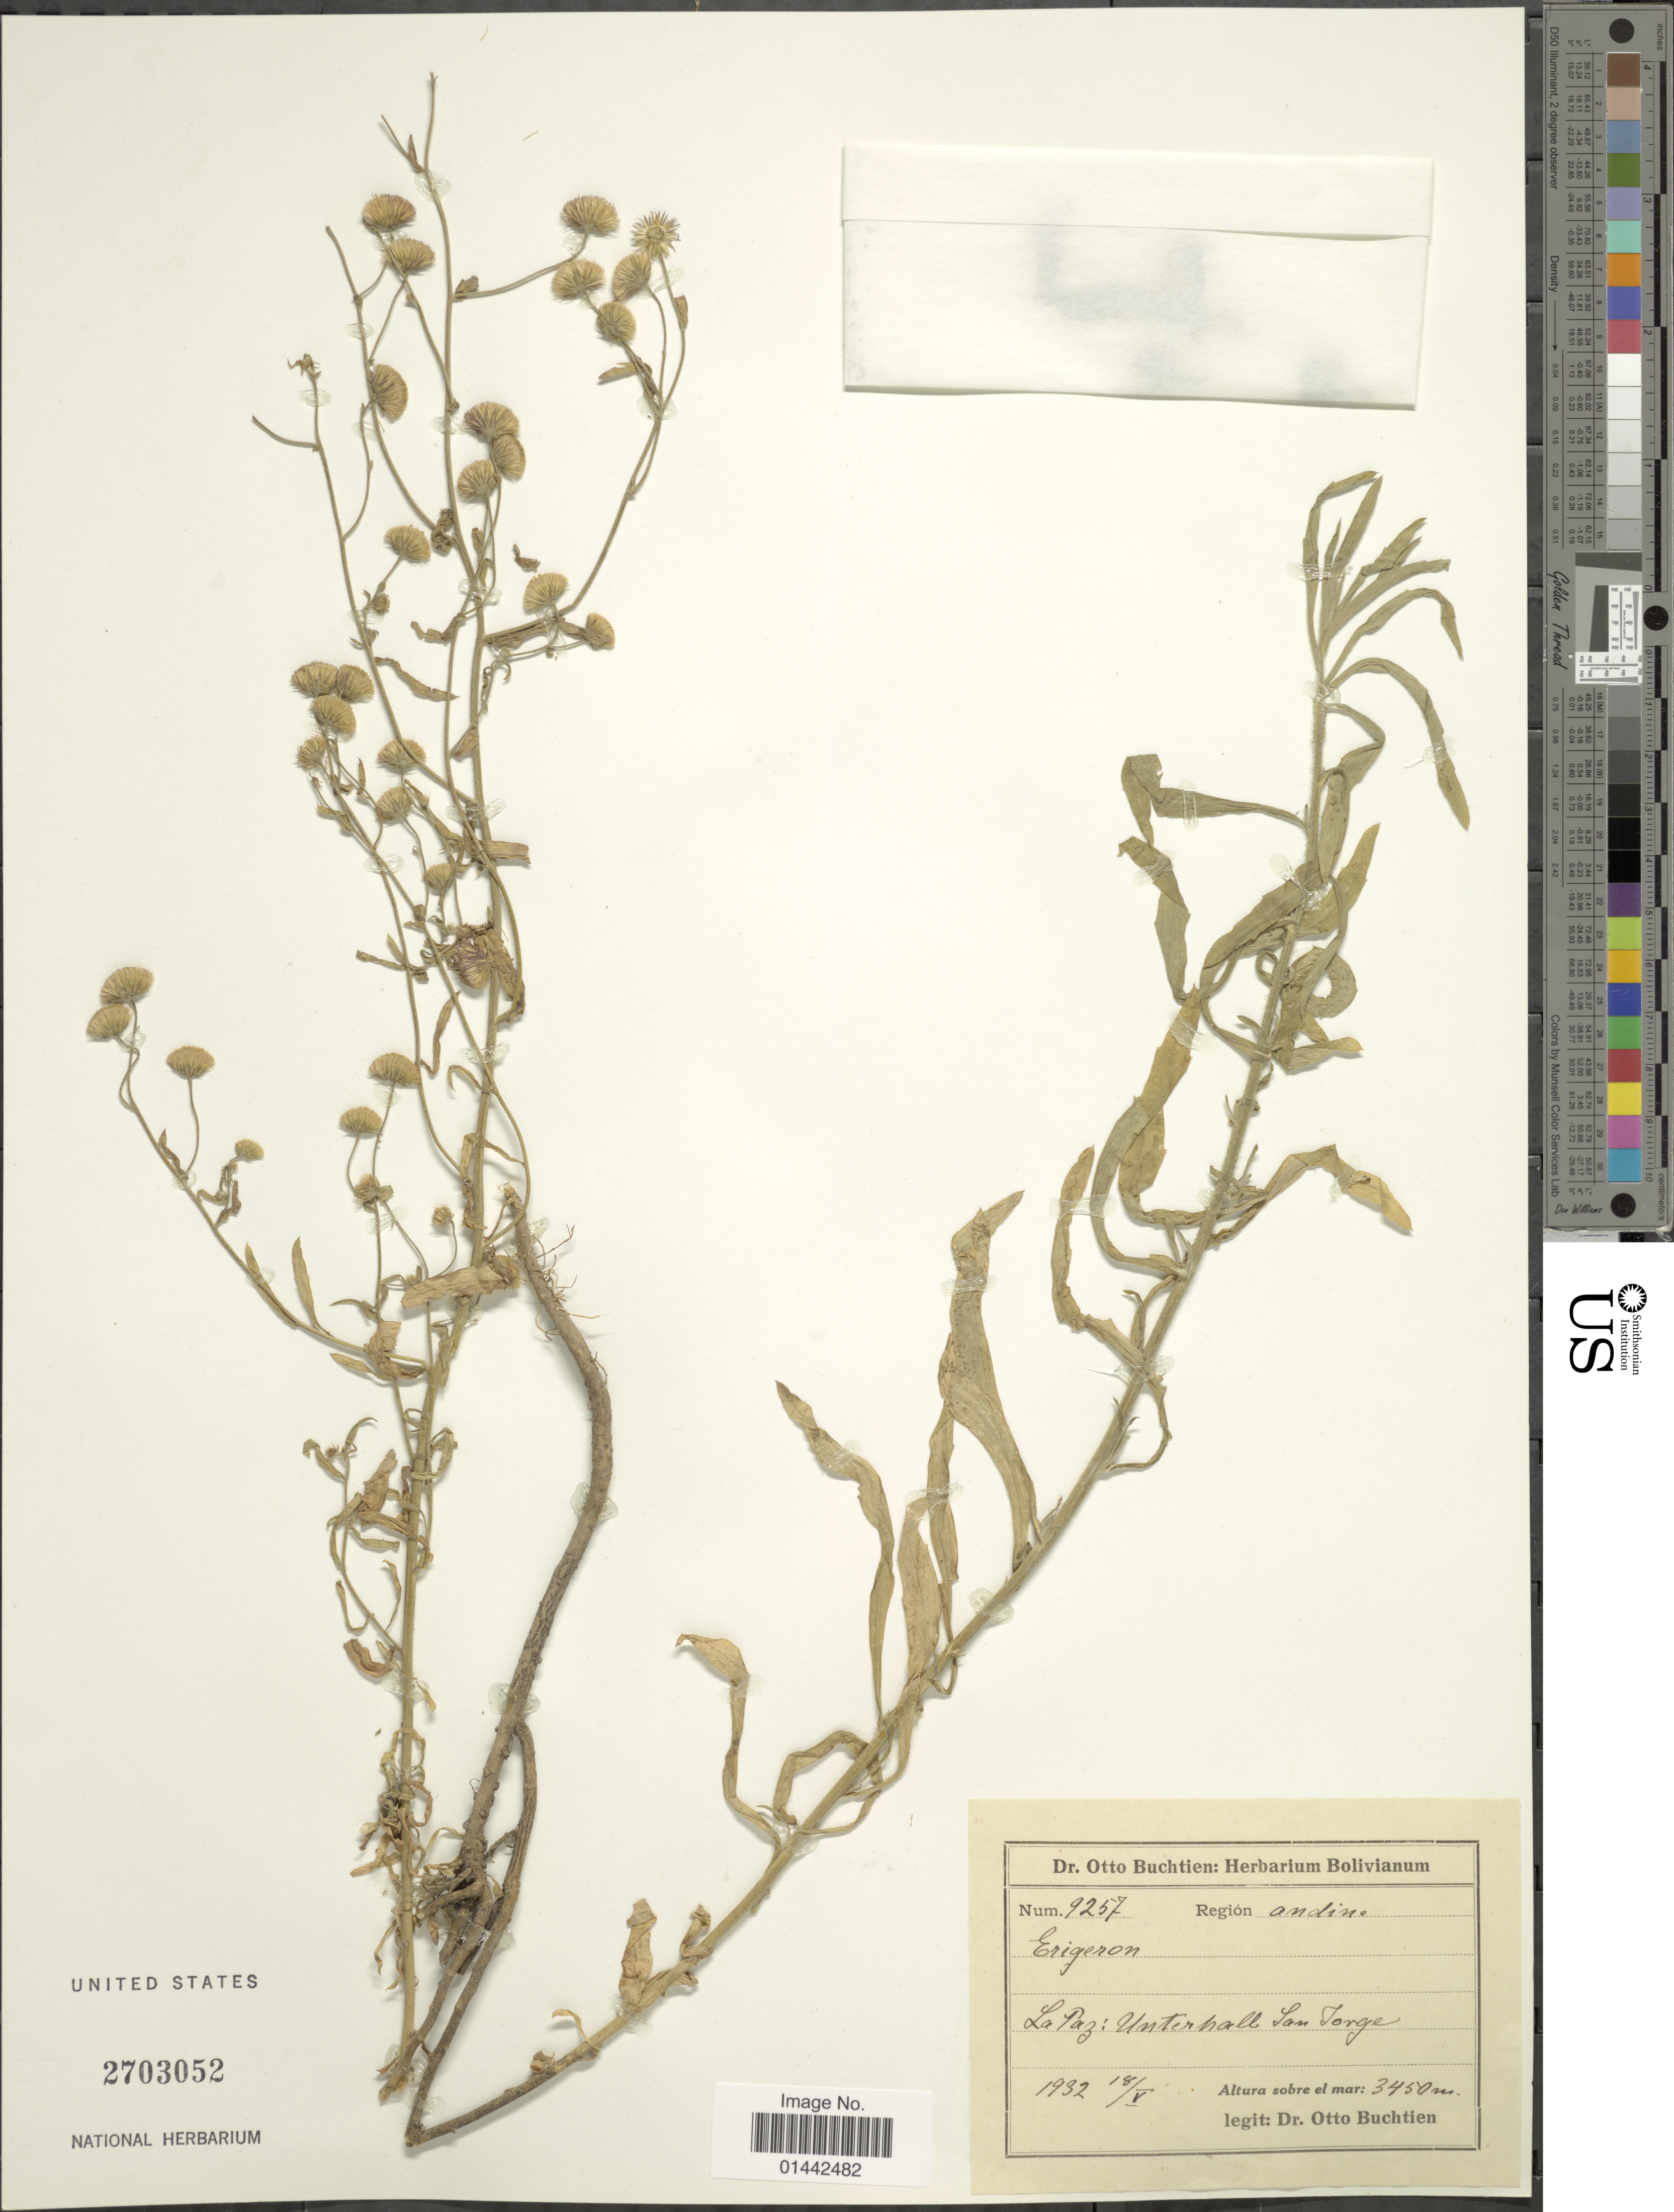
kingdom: Plantae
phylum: Tracheophyta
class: Magnoliopsida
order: Asterales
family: Asteraceae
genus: Erigeron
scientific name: Erigeron sp.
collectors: O. Buchtien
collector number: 9257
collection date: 1932-05-18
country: Bolivia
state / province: La Paz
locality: Unterhalb San Jorge, region andine.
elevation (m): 3450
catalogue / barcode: US 2703052